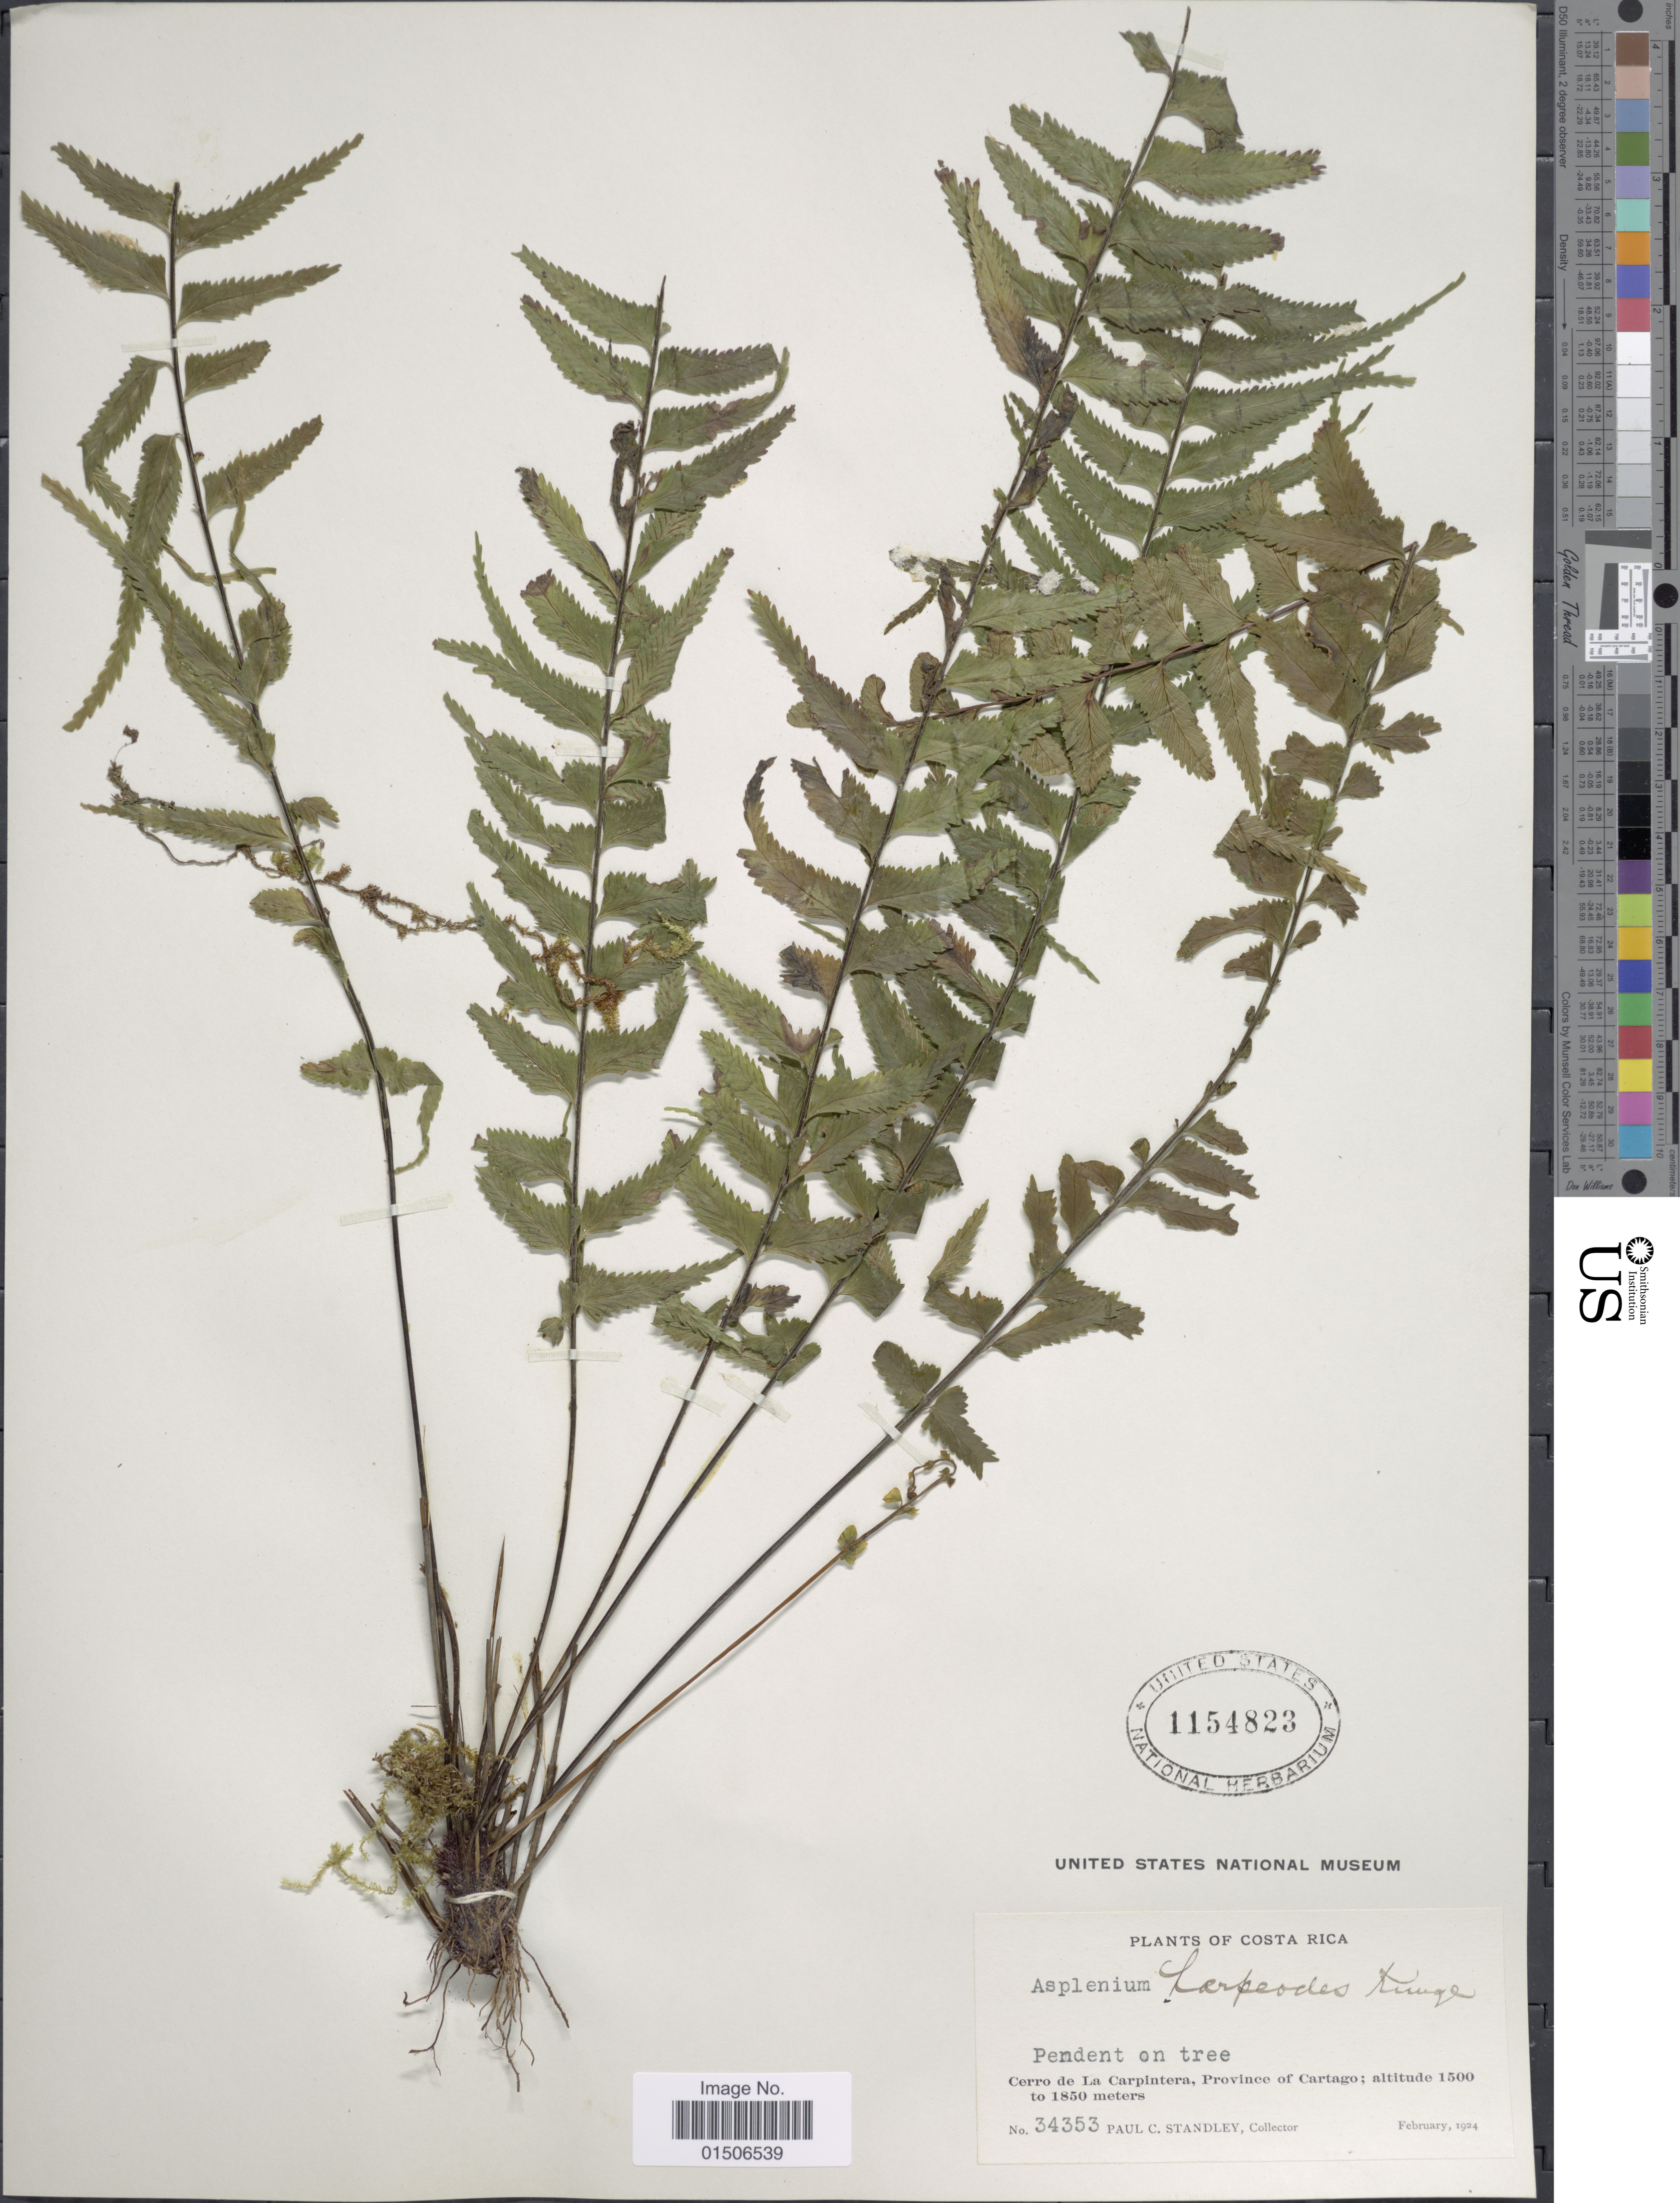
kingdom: Plantae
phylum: Tracheophyta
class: Polypodiopsida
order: Polypodiales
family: Aspleniaceae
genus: Asplenium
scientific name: Asplenium harpeodes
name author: Kunze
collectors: P. C. Standley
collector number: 34353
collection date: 1924-02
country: Costa Rica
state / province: Cartago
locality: Pendent on tree, Cerro de La Carpintera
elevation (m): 1500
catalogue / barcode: US 1154823